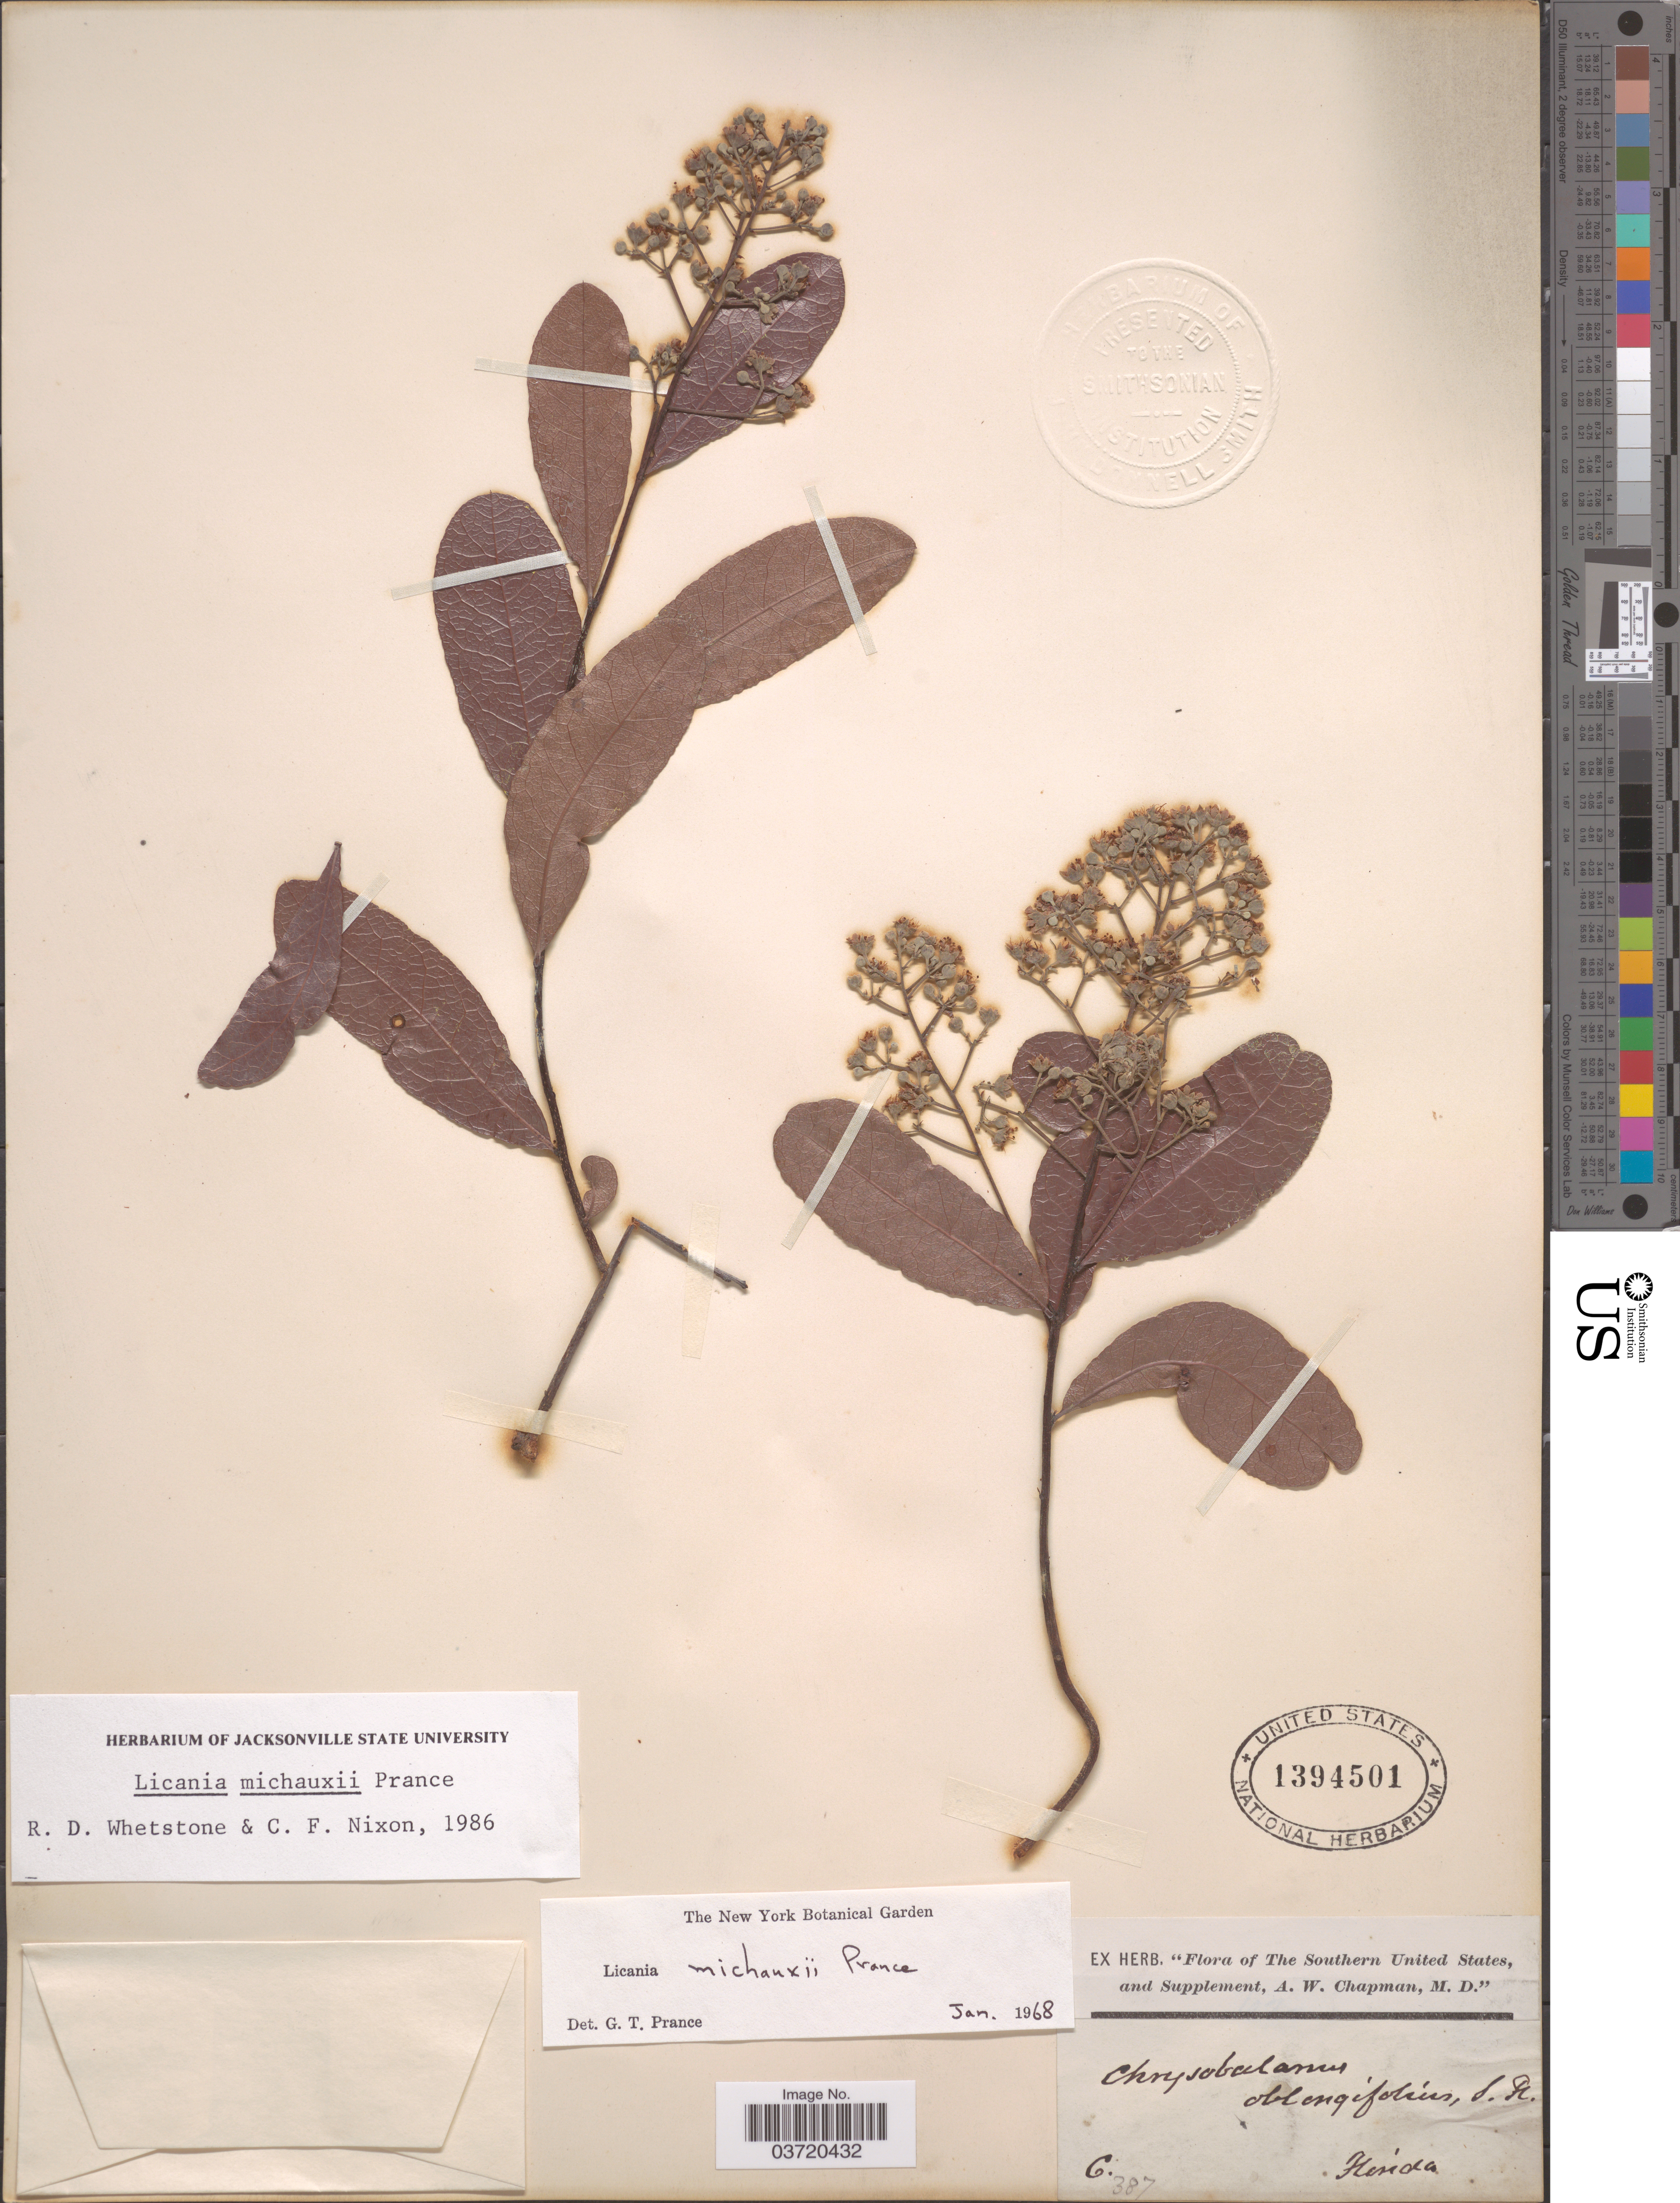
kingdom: Plantae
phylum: Tracheophyta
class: Magnoliopsida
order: Malpighiales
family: Chrysobalanaceae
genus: Geobalanus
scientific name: Geobalanus oblongifolius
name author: (Michx.) Small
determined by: Strong, M. T., (US), Smithsonian Institution - National Museum of Natural History (UNITED STATES)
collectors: A. W. Chapman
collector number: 6*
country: United States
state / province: Florida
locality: Southern United States.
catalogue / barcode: US 1394501